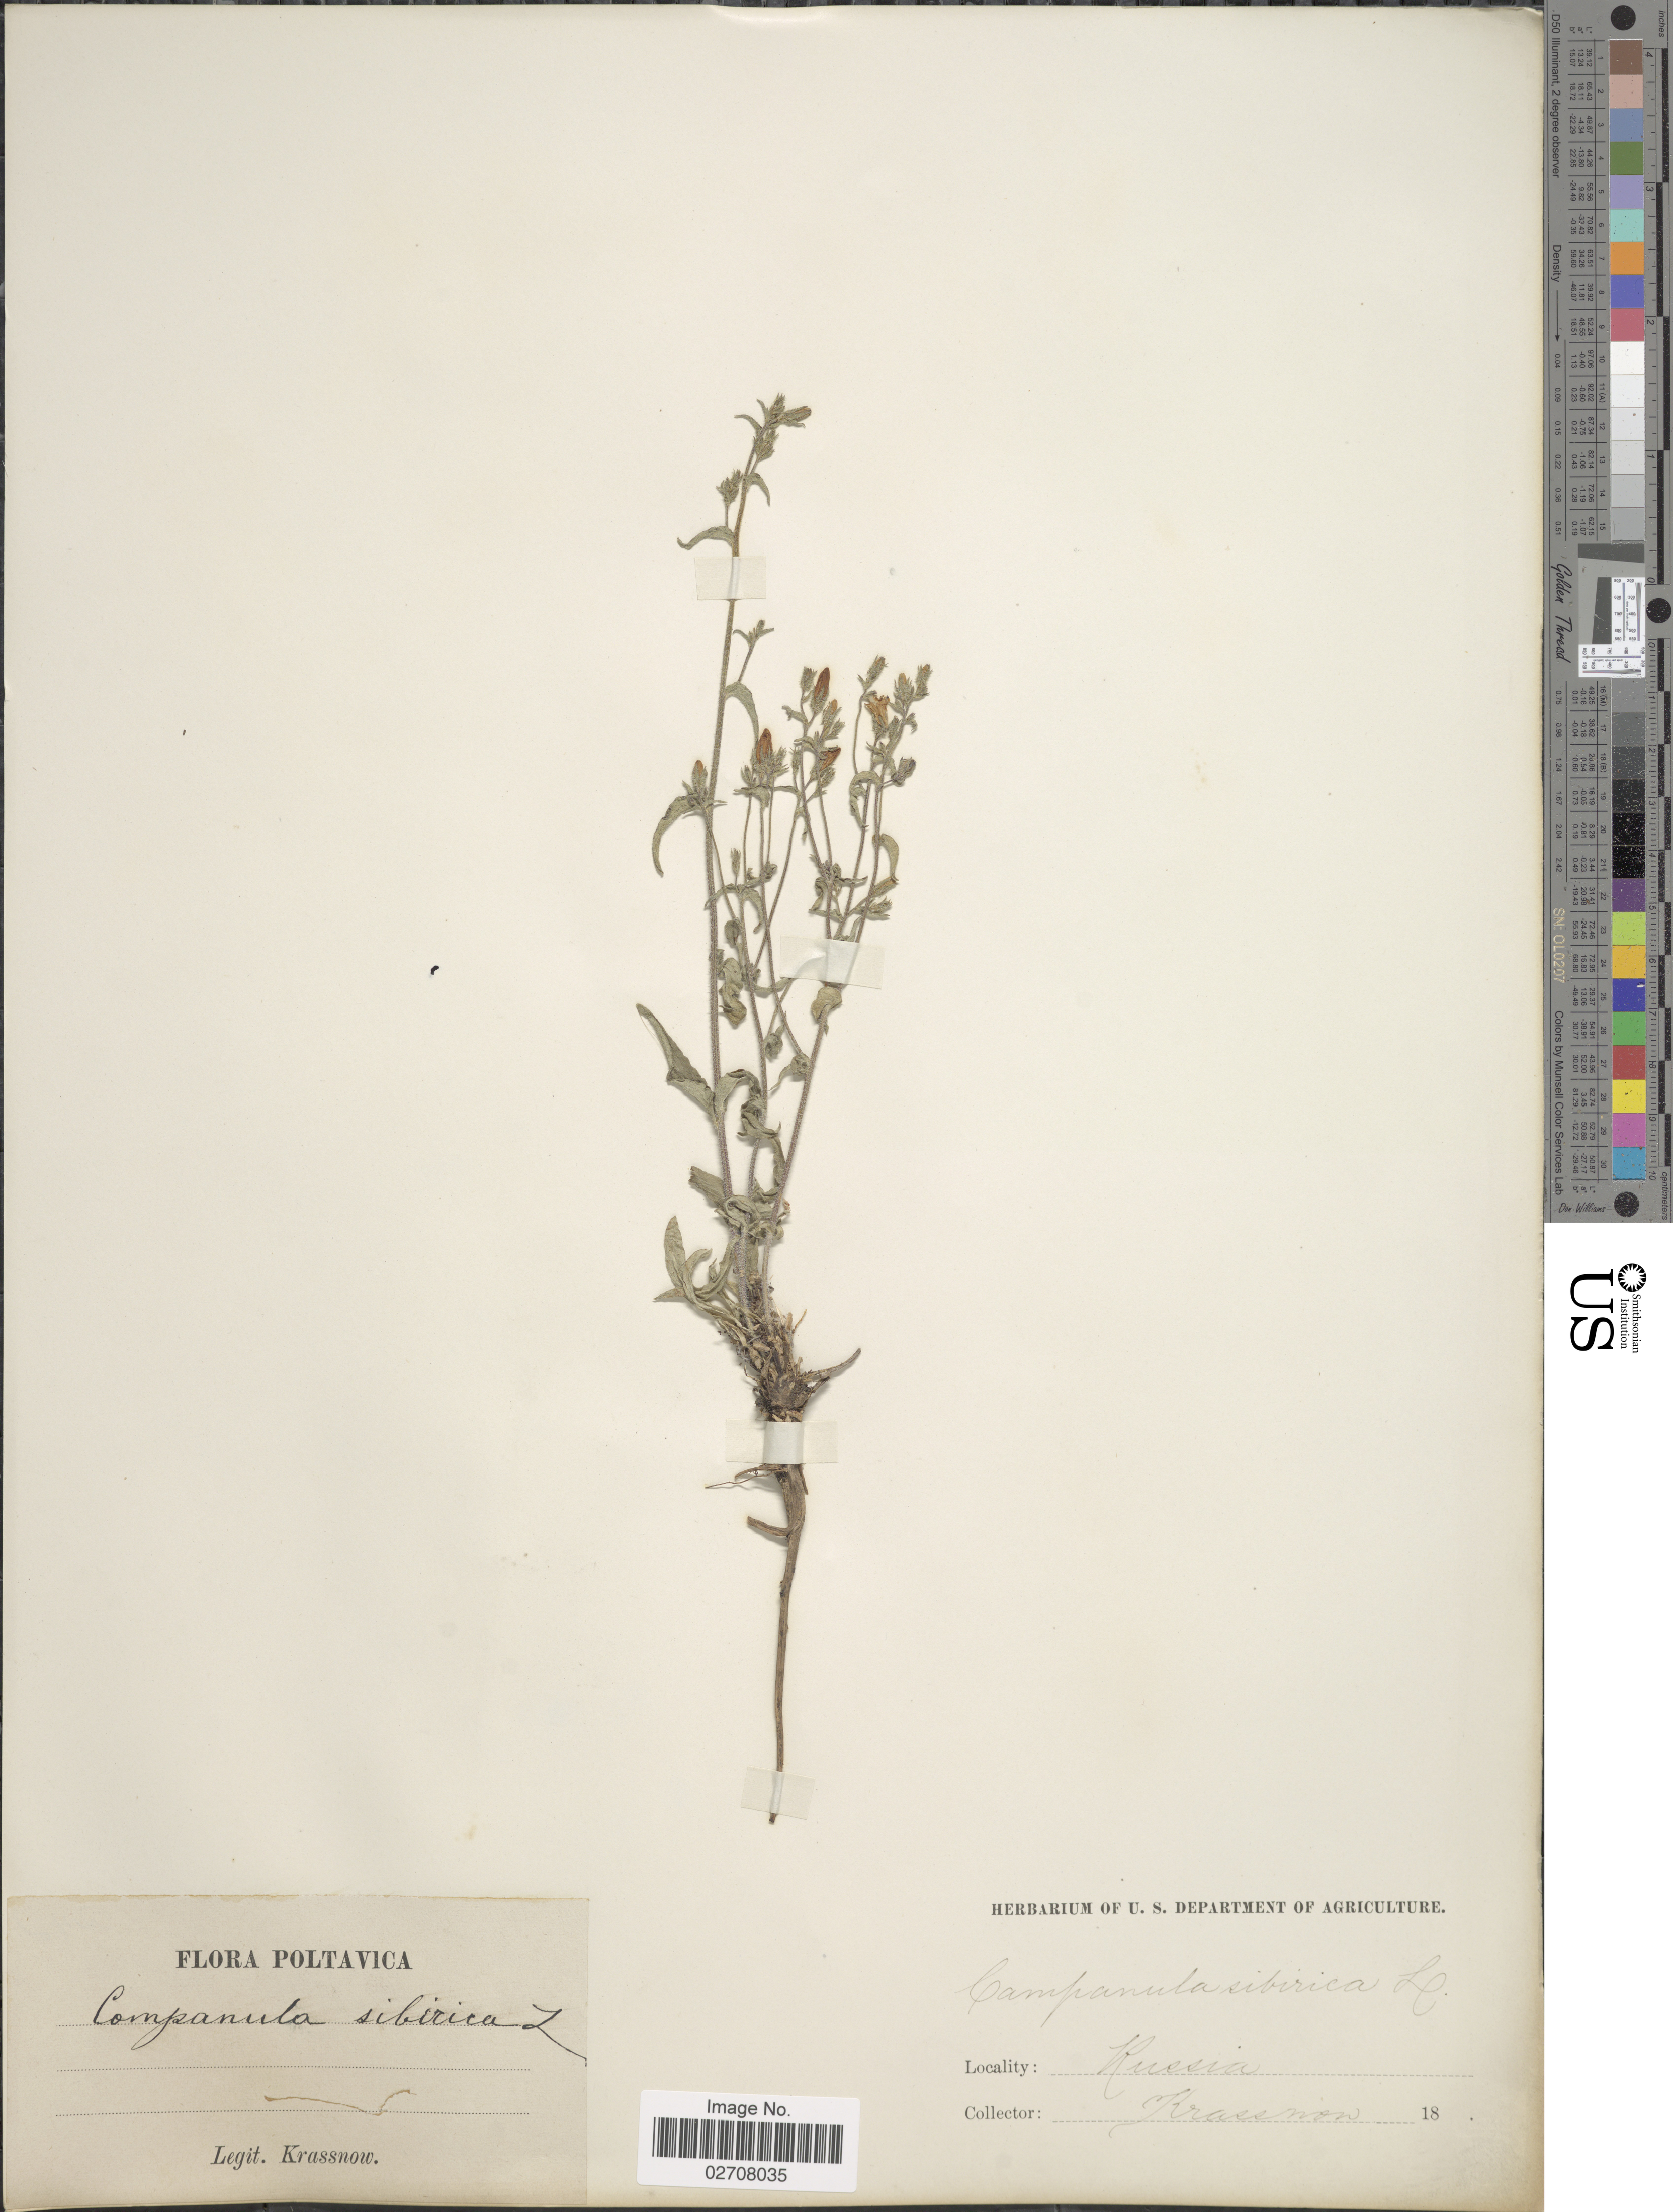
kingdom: Plantae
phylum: Tracheophyta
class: Magnoliopsida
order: Asterales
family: Campanulaceae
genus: Campanula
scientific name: Campanula sibirica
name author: L.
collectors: -. Krassnow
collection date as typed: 18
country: Ukraine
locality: Poltavica